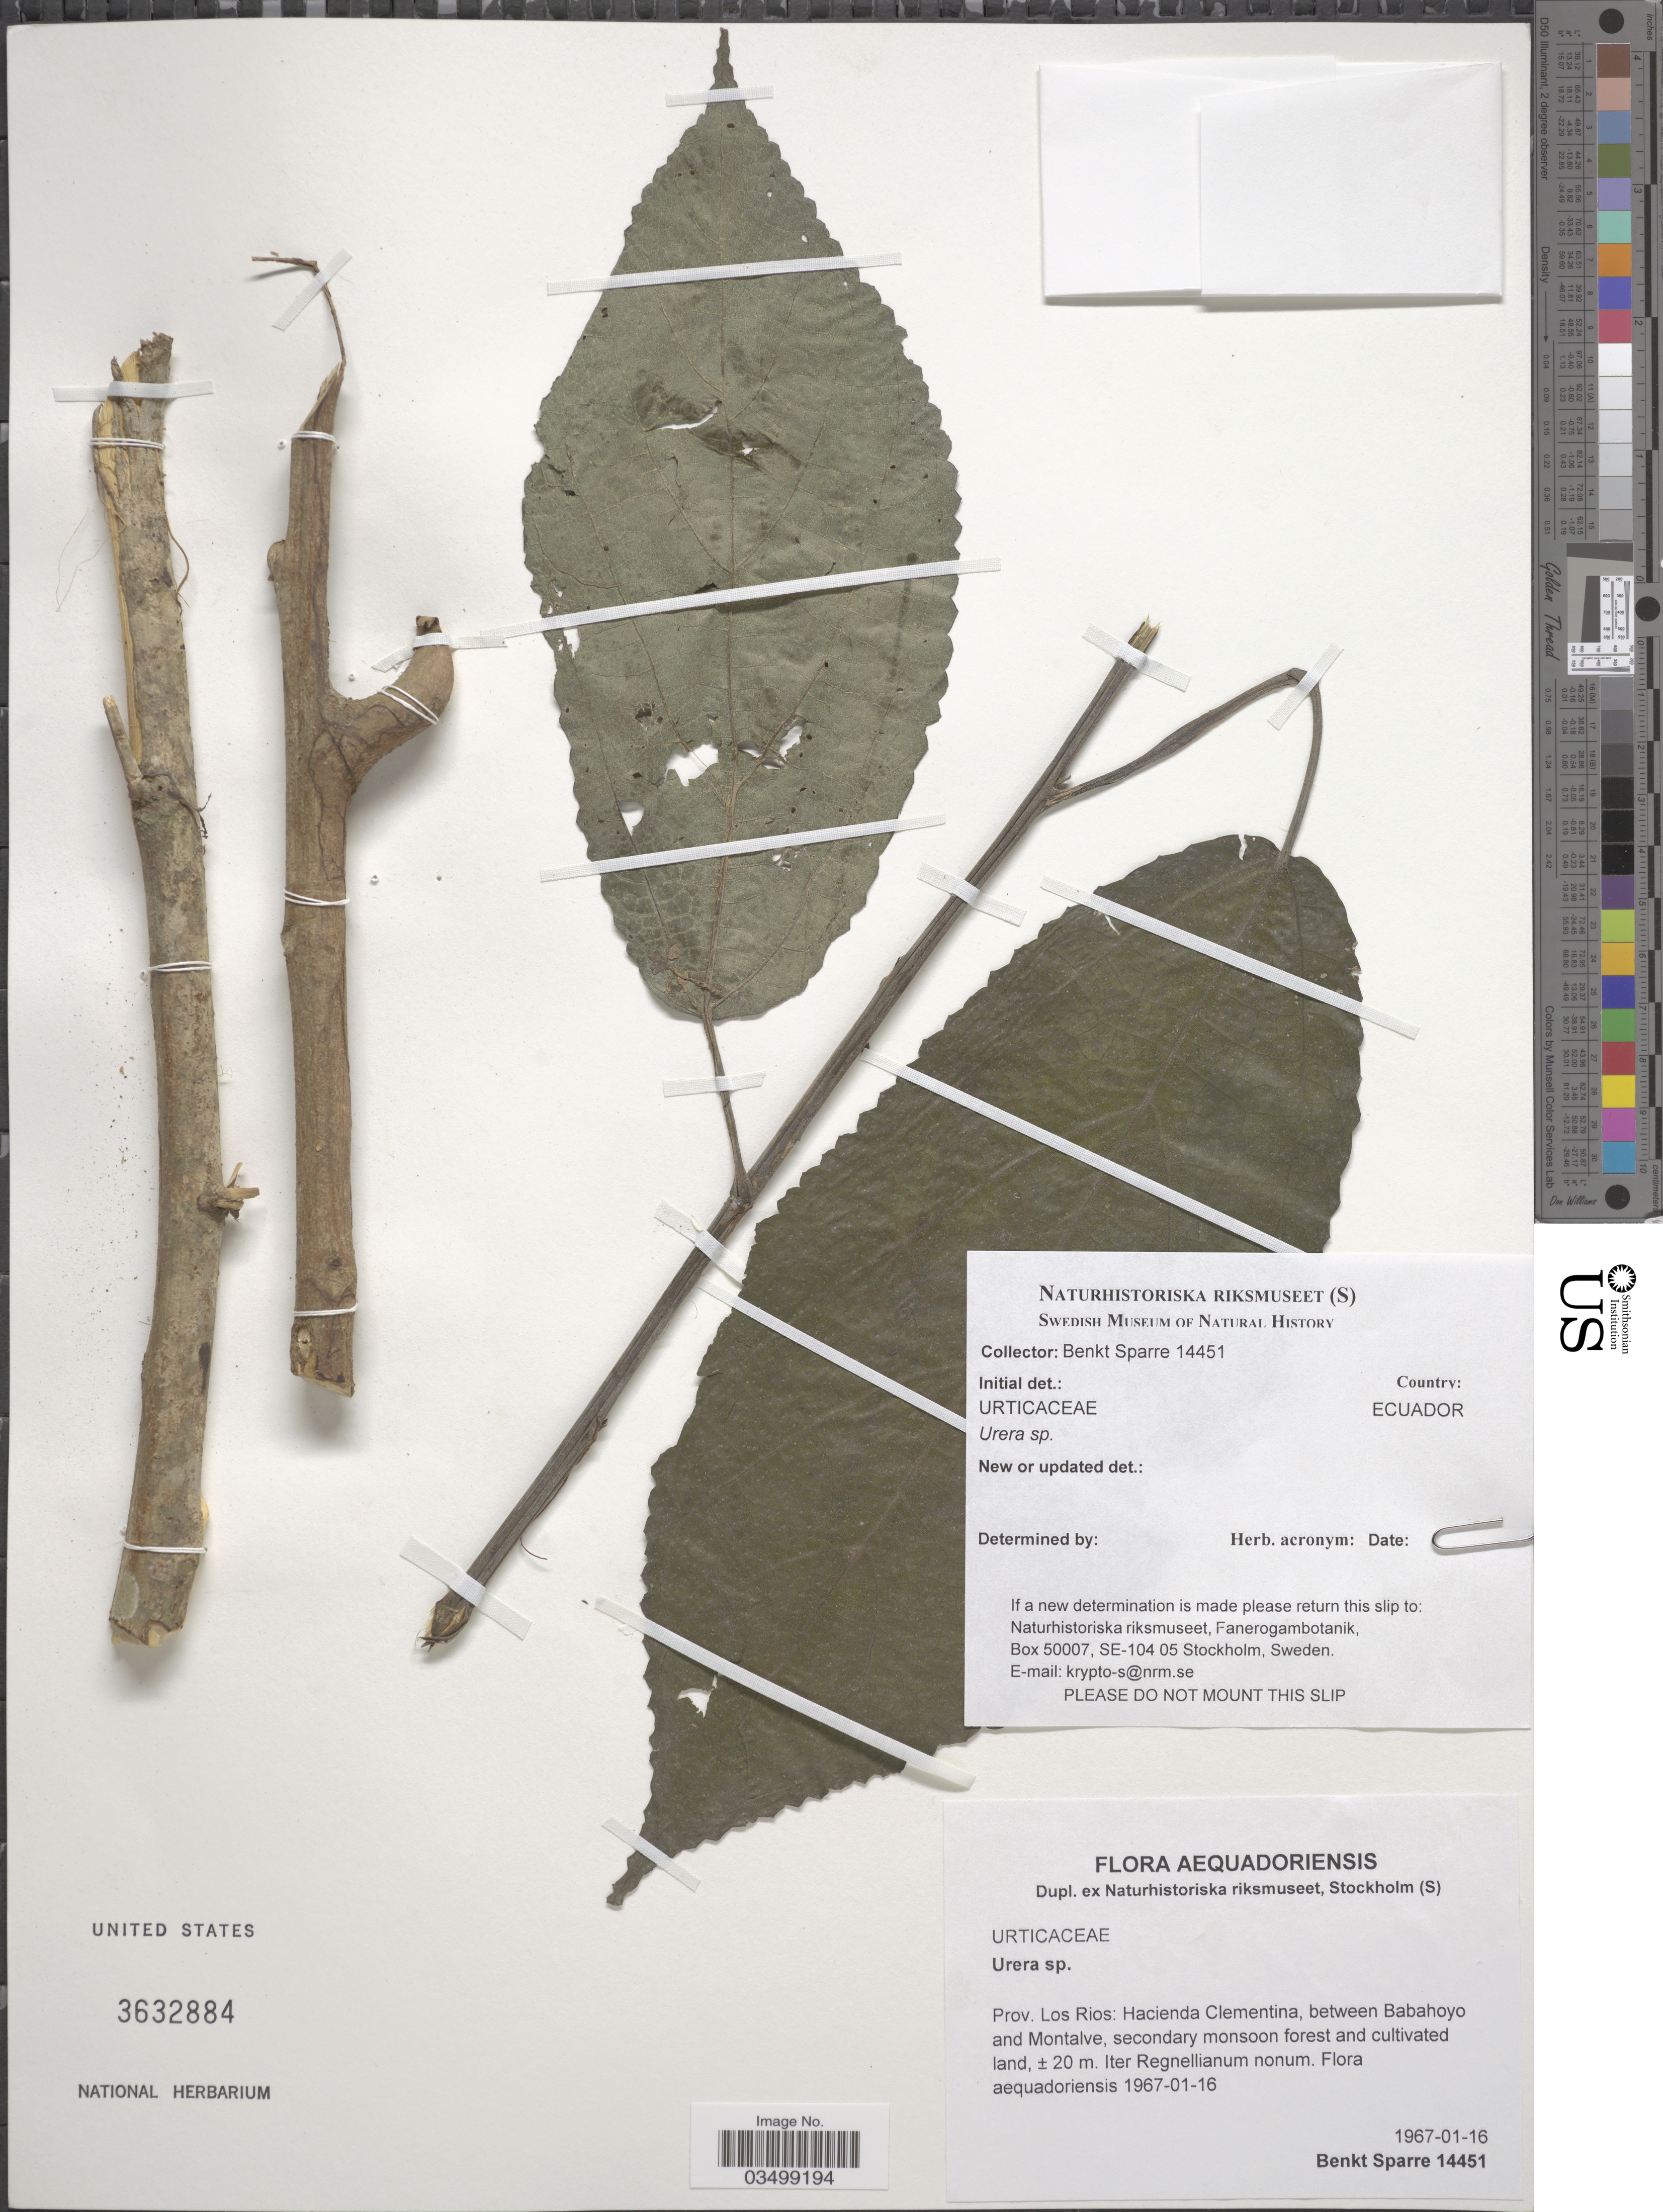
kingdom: Plantae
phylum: Tracheophyta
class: Magnoliopsida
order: Rosales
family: Urticaceae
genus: Urera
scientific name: Urera sp.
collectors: B. Sparre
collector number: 14451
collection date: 1967-01-16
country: Ecuador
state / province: Los Ríos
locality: Hacienda Clementina, between Babahoyo and Montalve.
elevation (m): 20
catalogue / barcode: US 3632884